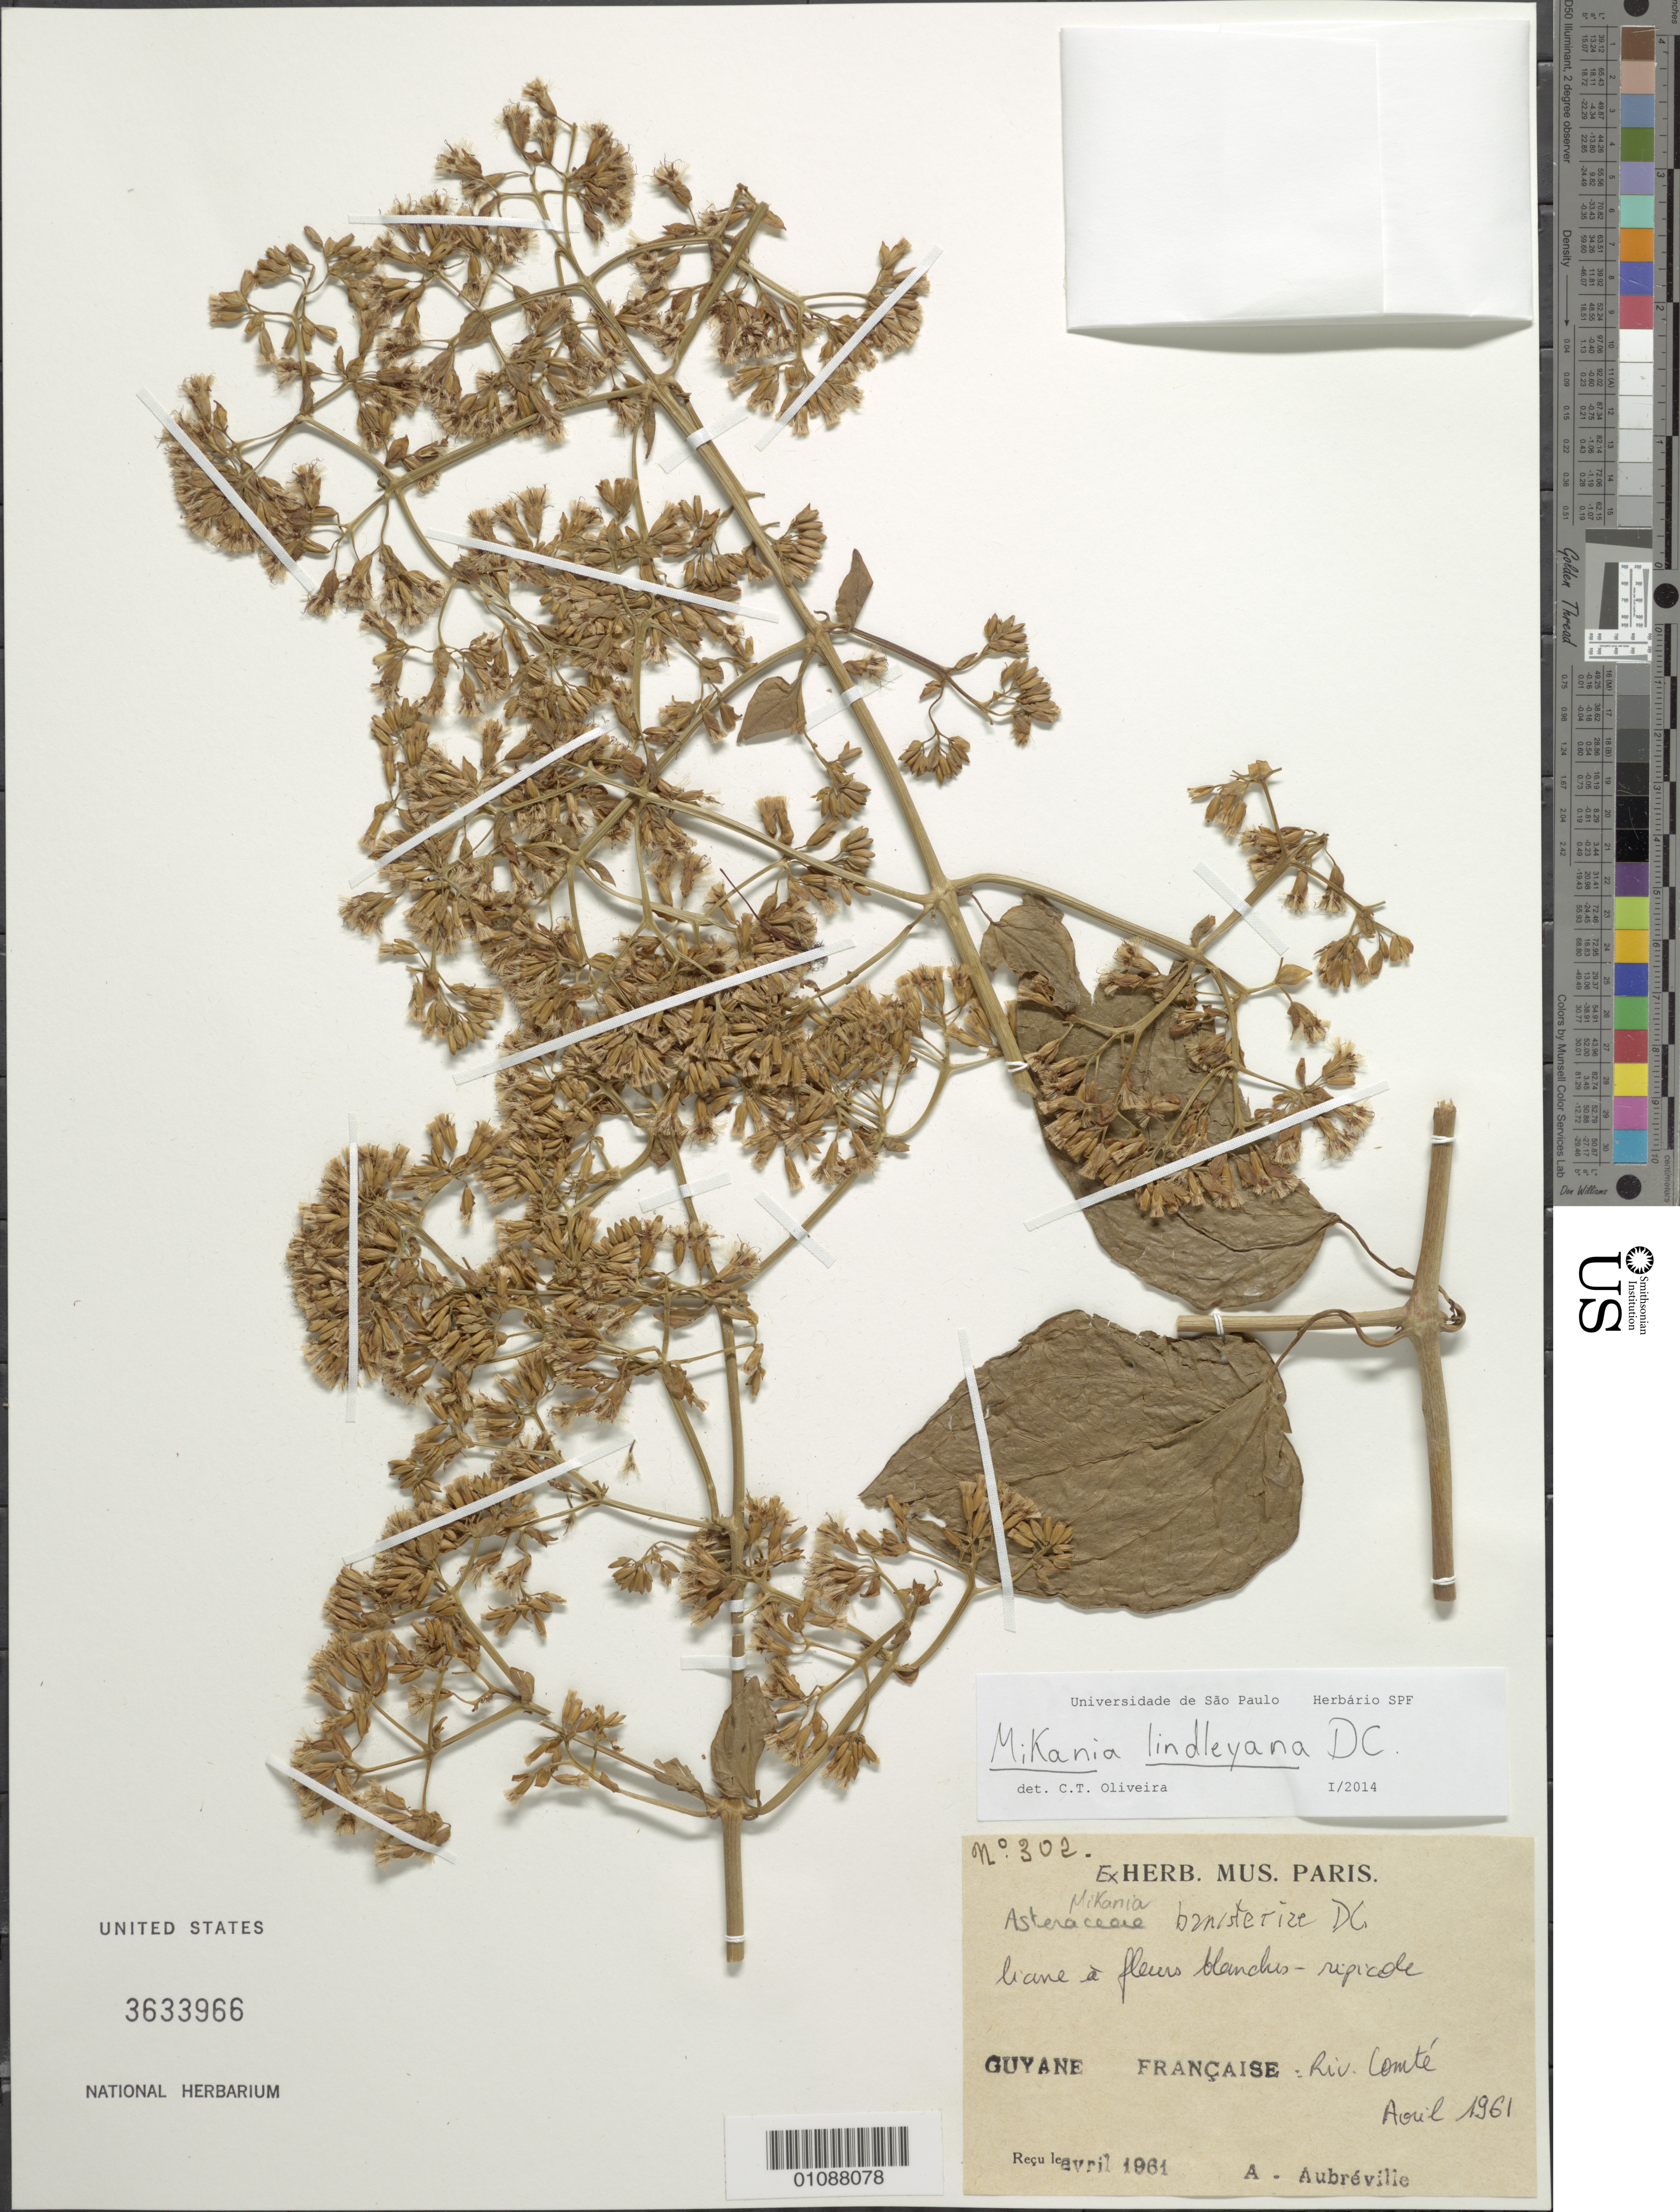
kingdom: Plantae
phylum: Tracheophyta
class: Magnoliopsida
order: Asterales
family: Asteraceae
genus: Mikania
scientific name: Mikania lindleyana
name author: DC.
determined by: Oliveira, C. T.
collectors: A. Aubréville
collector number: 302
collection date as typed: Apr-61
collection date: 1961-04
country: French Guiana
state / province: Inini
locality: Comté R.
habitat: Ripicole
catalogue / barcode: US 3633966